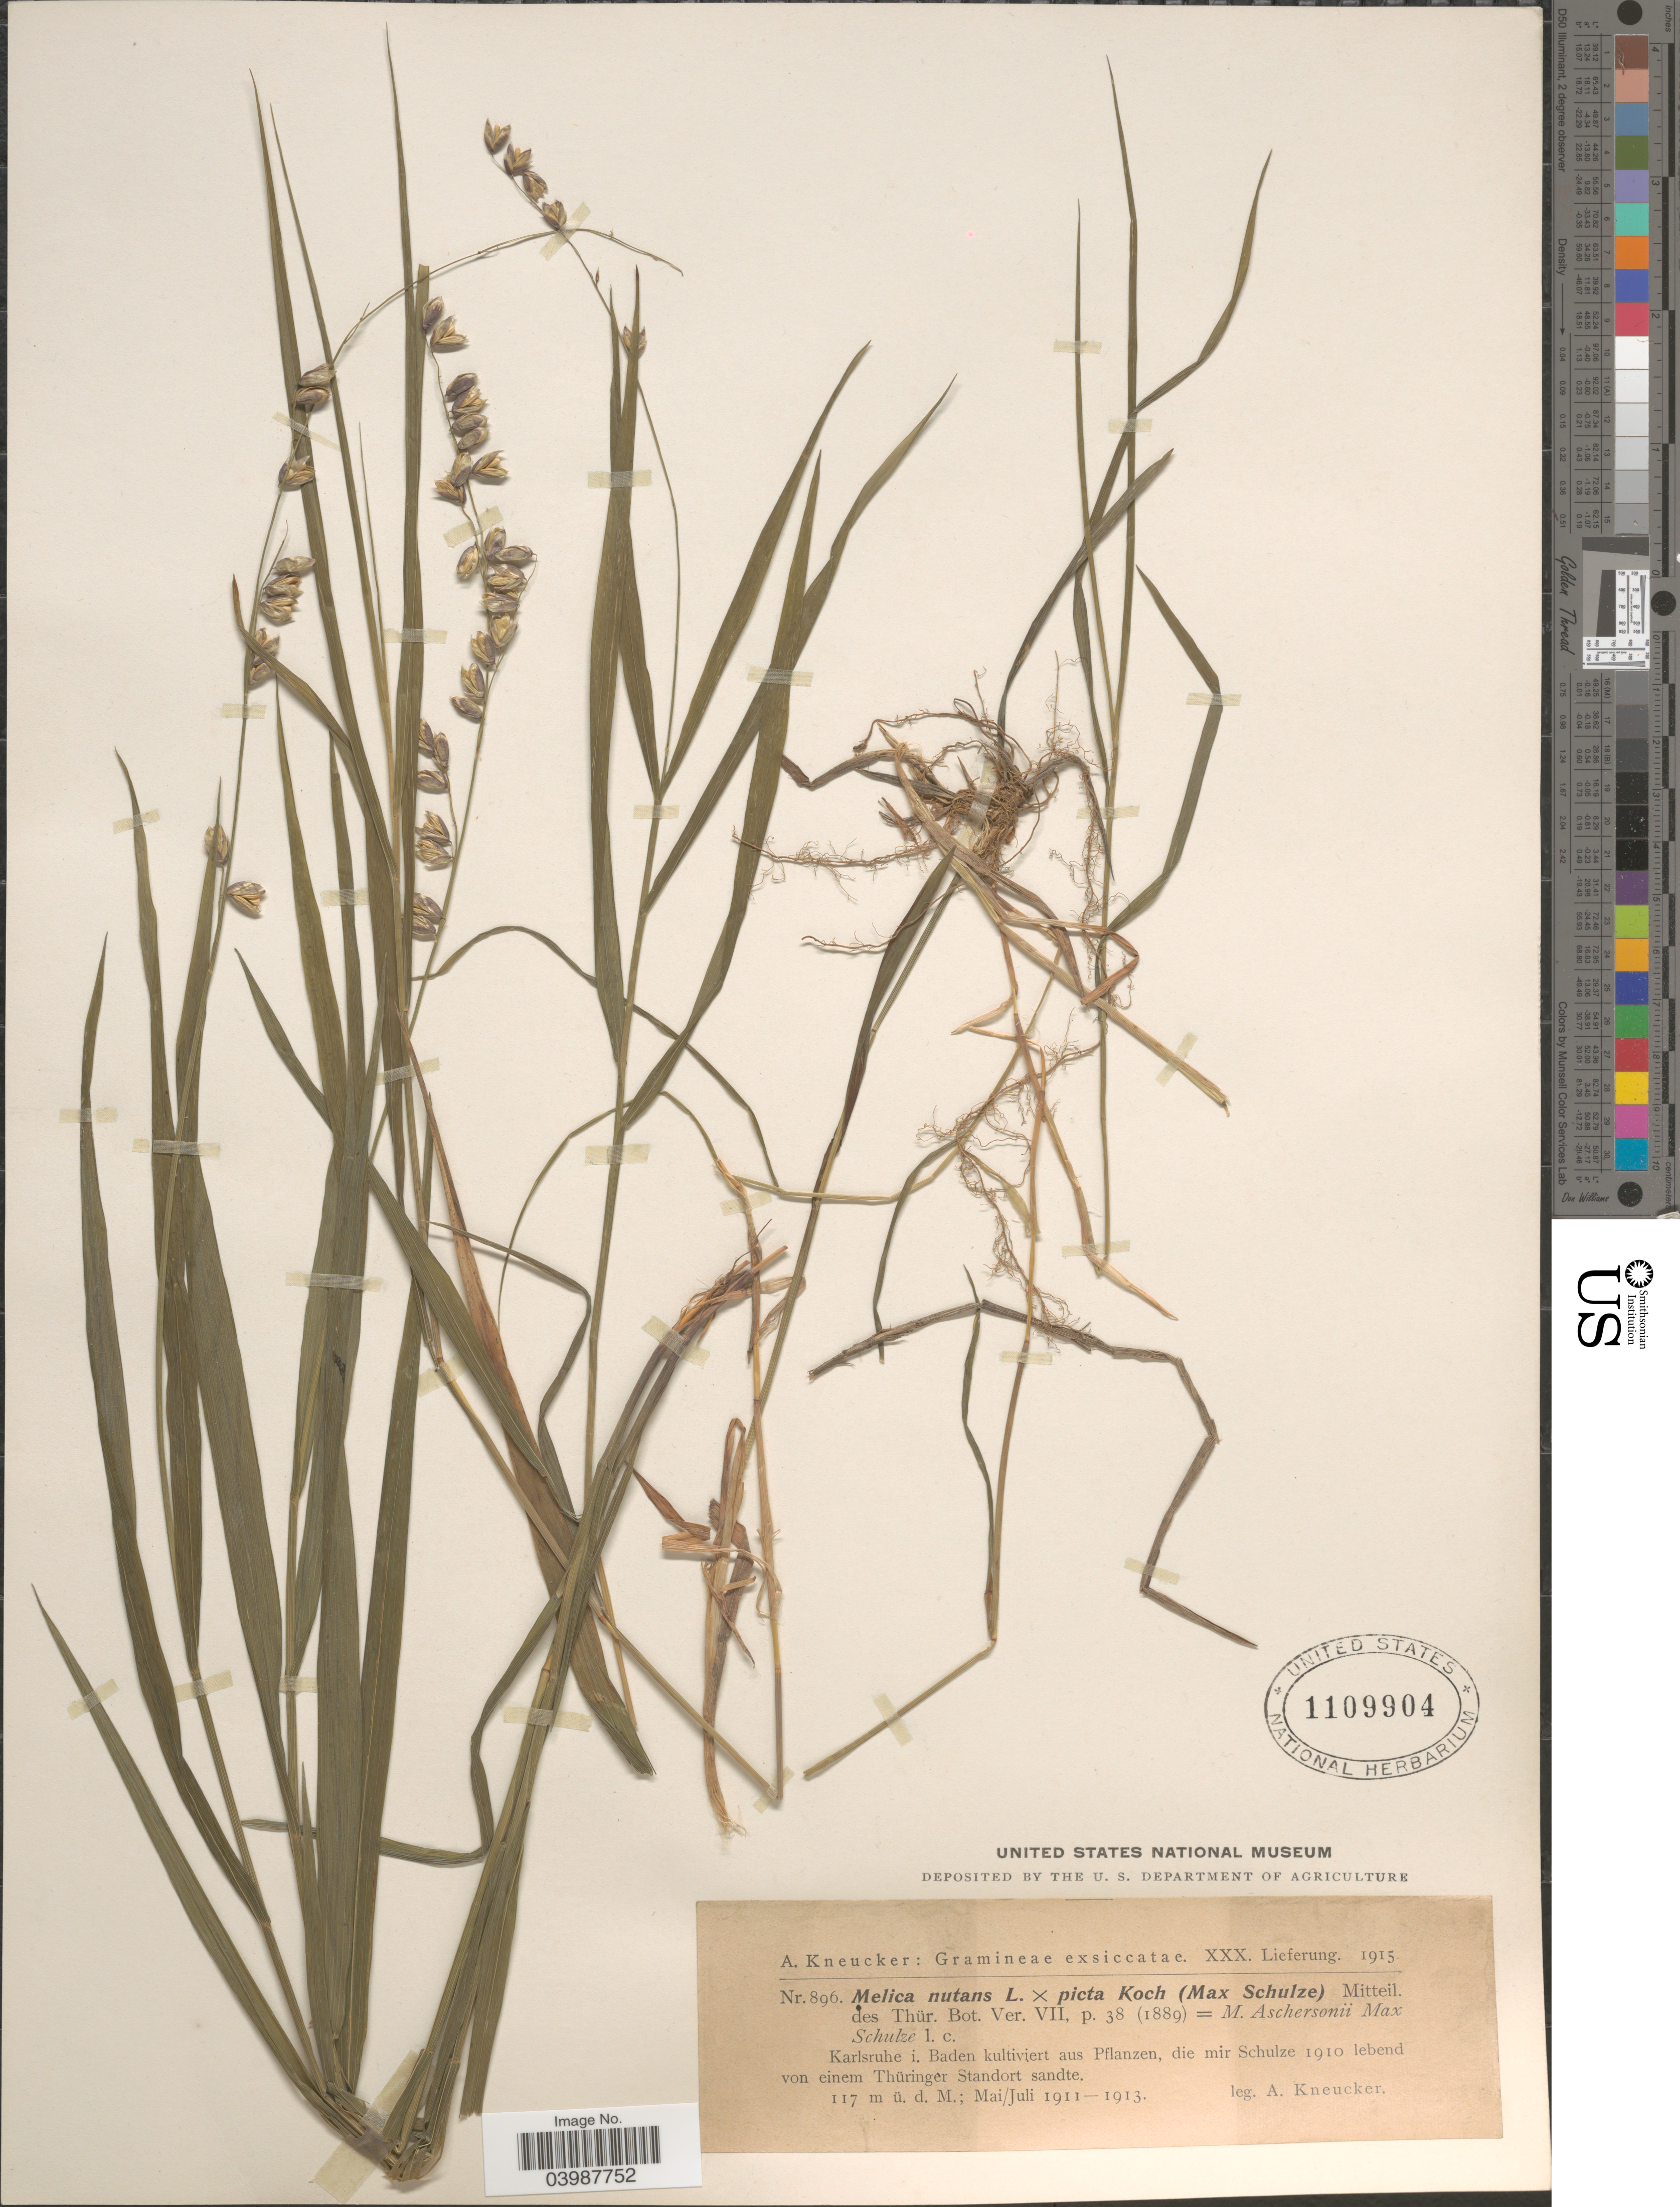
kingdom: Plantae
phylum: Tracheophyta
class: Liliopsida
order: Poales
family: Poaceae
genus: Melica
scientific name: Melica nutans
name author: L.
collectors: A. Kneucker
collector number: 896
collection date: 1911-05/1913-07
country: Germany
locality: Karlsruhe i. Baden kultiviert aus Pflanzen, die mir Schulze 1910 lebend von einem Thüringer Standort sandte.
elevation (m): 117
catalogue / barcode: US 1109904